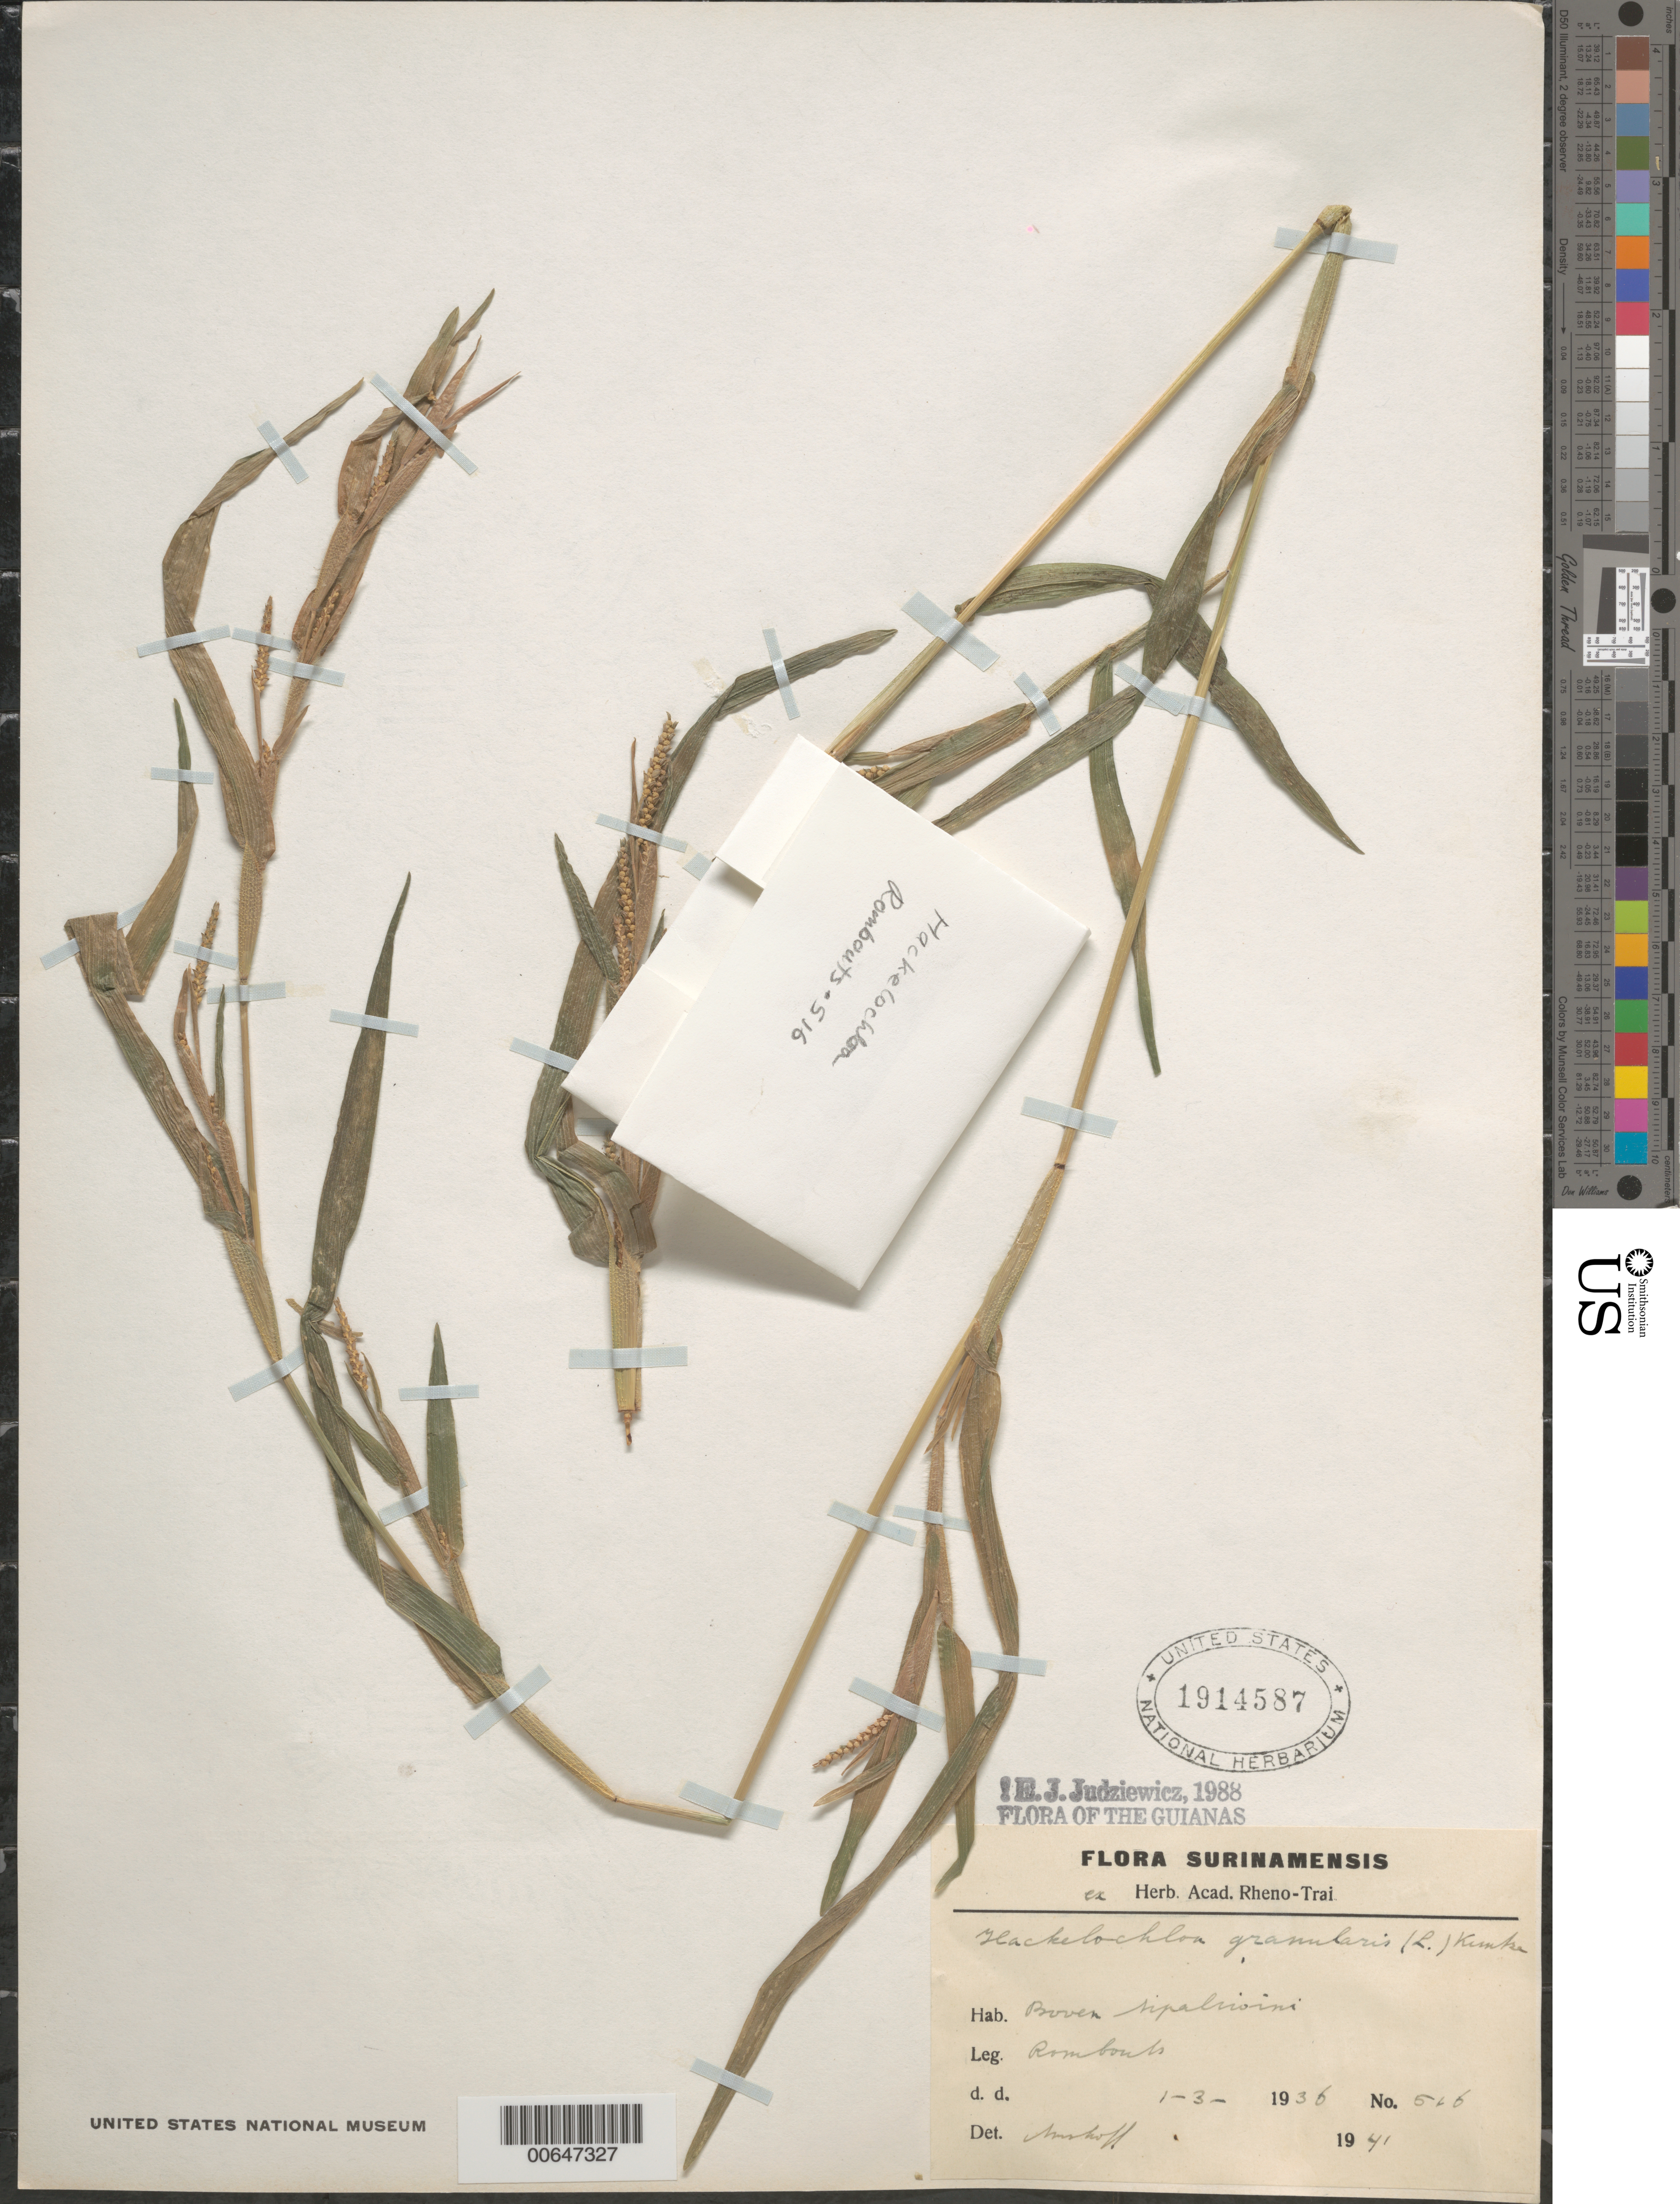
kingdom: Plantae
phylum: Tracheophyta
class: Liliopsida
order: Poales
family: Poaceae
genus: Hackelochloa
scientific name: Hackelochloa granularis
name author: (L.) Kuntze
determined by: Judziewicz, E. J.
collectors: H. Rombouts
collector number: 516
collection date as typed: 1-Mar-36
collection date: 1936-03-01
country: Suriname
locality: Upper Sipaliwini R., camp XXI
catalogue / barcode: US 1914587